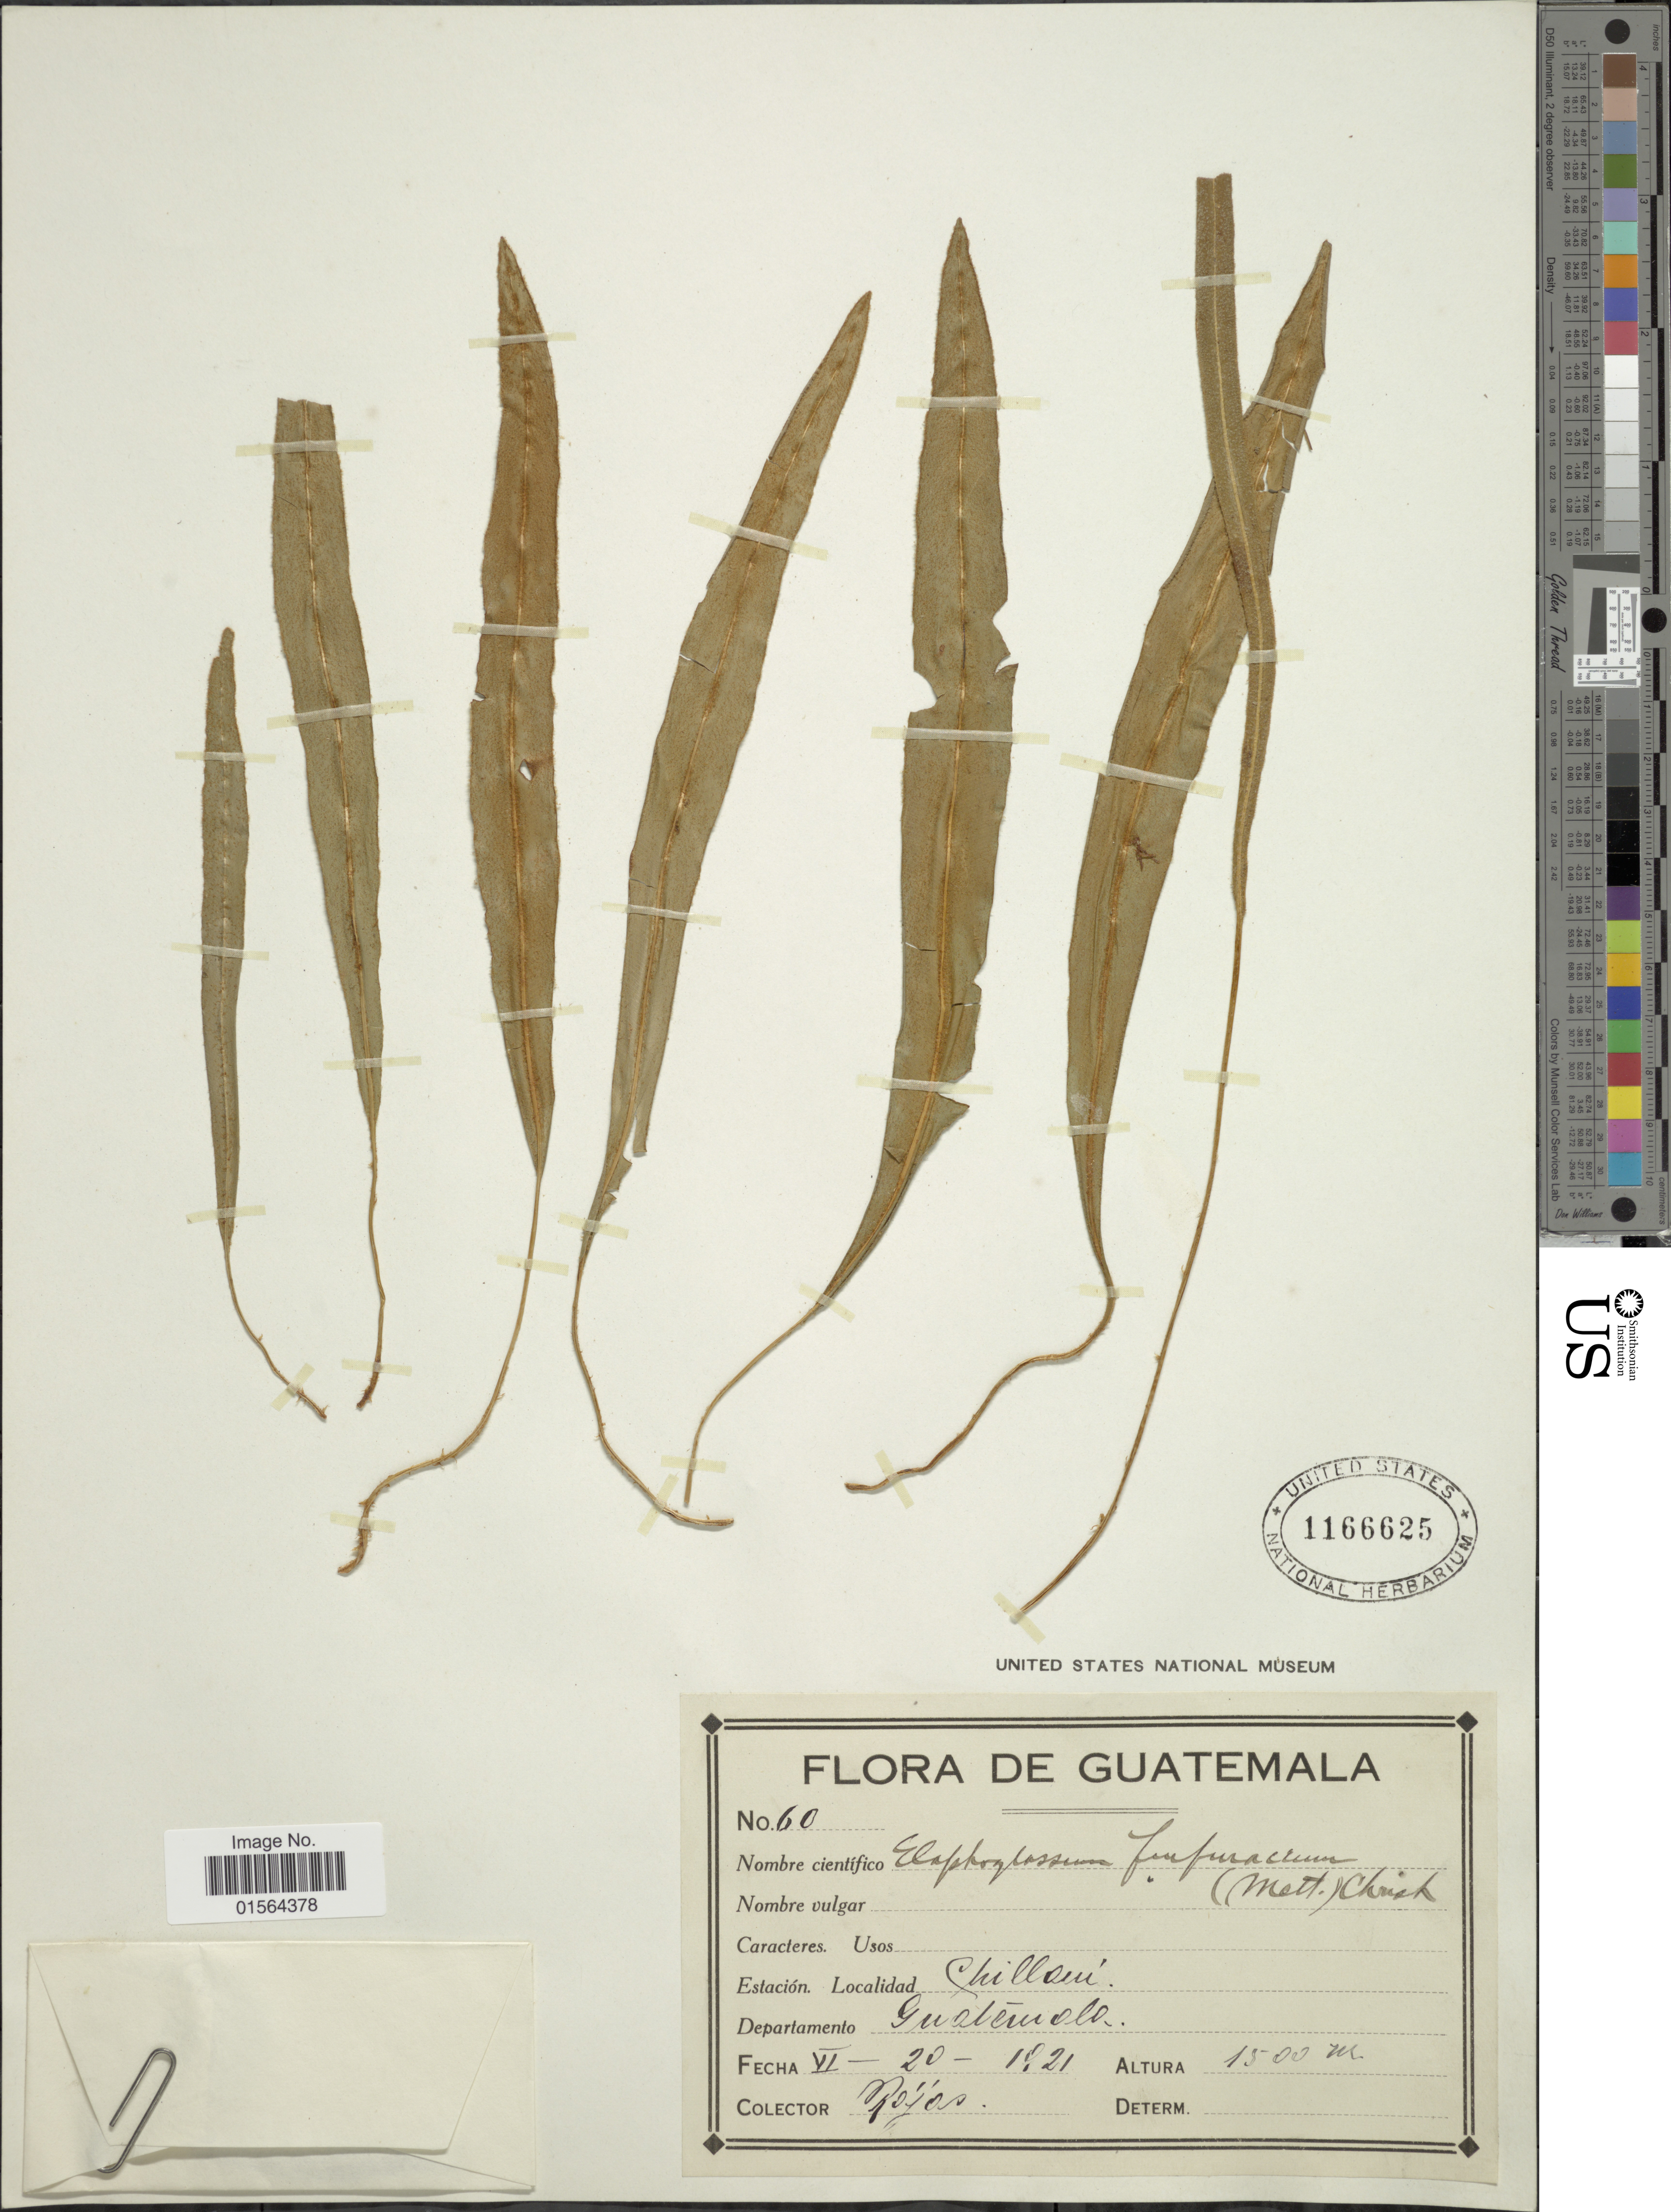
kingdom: Plantae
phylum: Tracheophyta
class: Polypodiopsida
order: Polypodiales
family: Dryopteridaceae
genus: Elaphoglossum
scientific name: Elaphoglossum muelleri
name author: (E. Fourn.) C. Chr.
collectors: Rojas, --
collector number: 60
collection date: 1921-06-20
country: Guatemala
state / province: Guatemala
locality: Chillani, Departamento Guatemala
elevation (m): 1500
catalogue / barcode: US 1166625